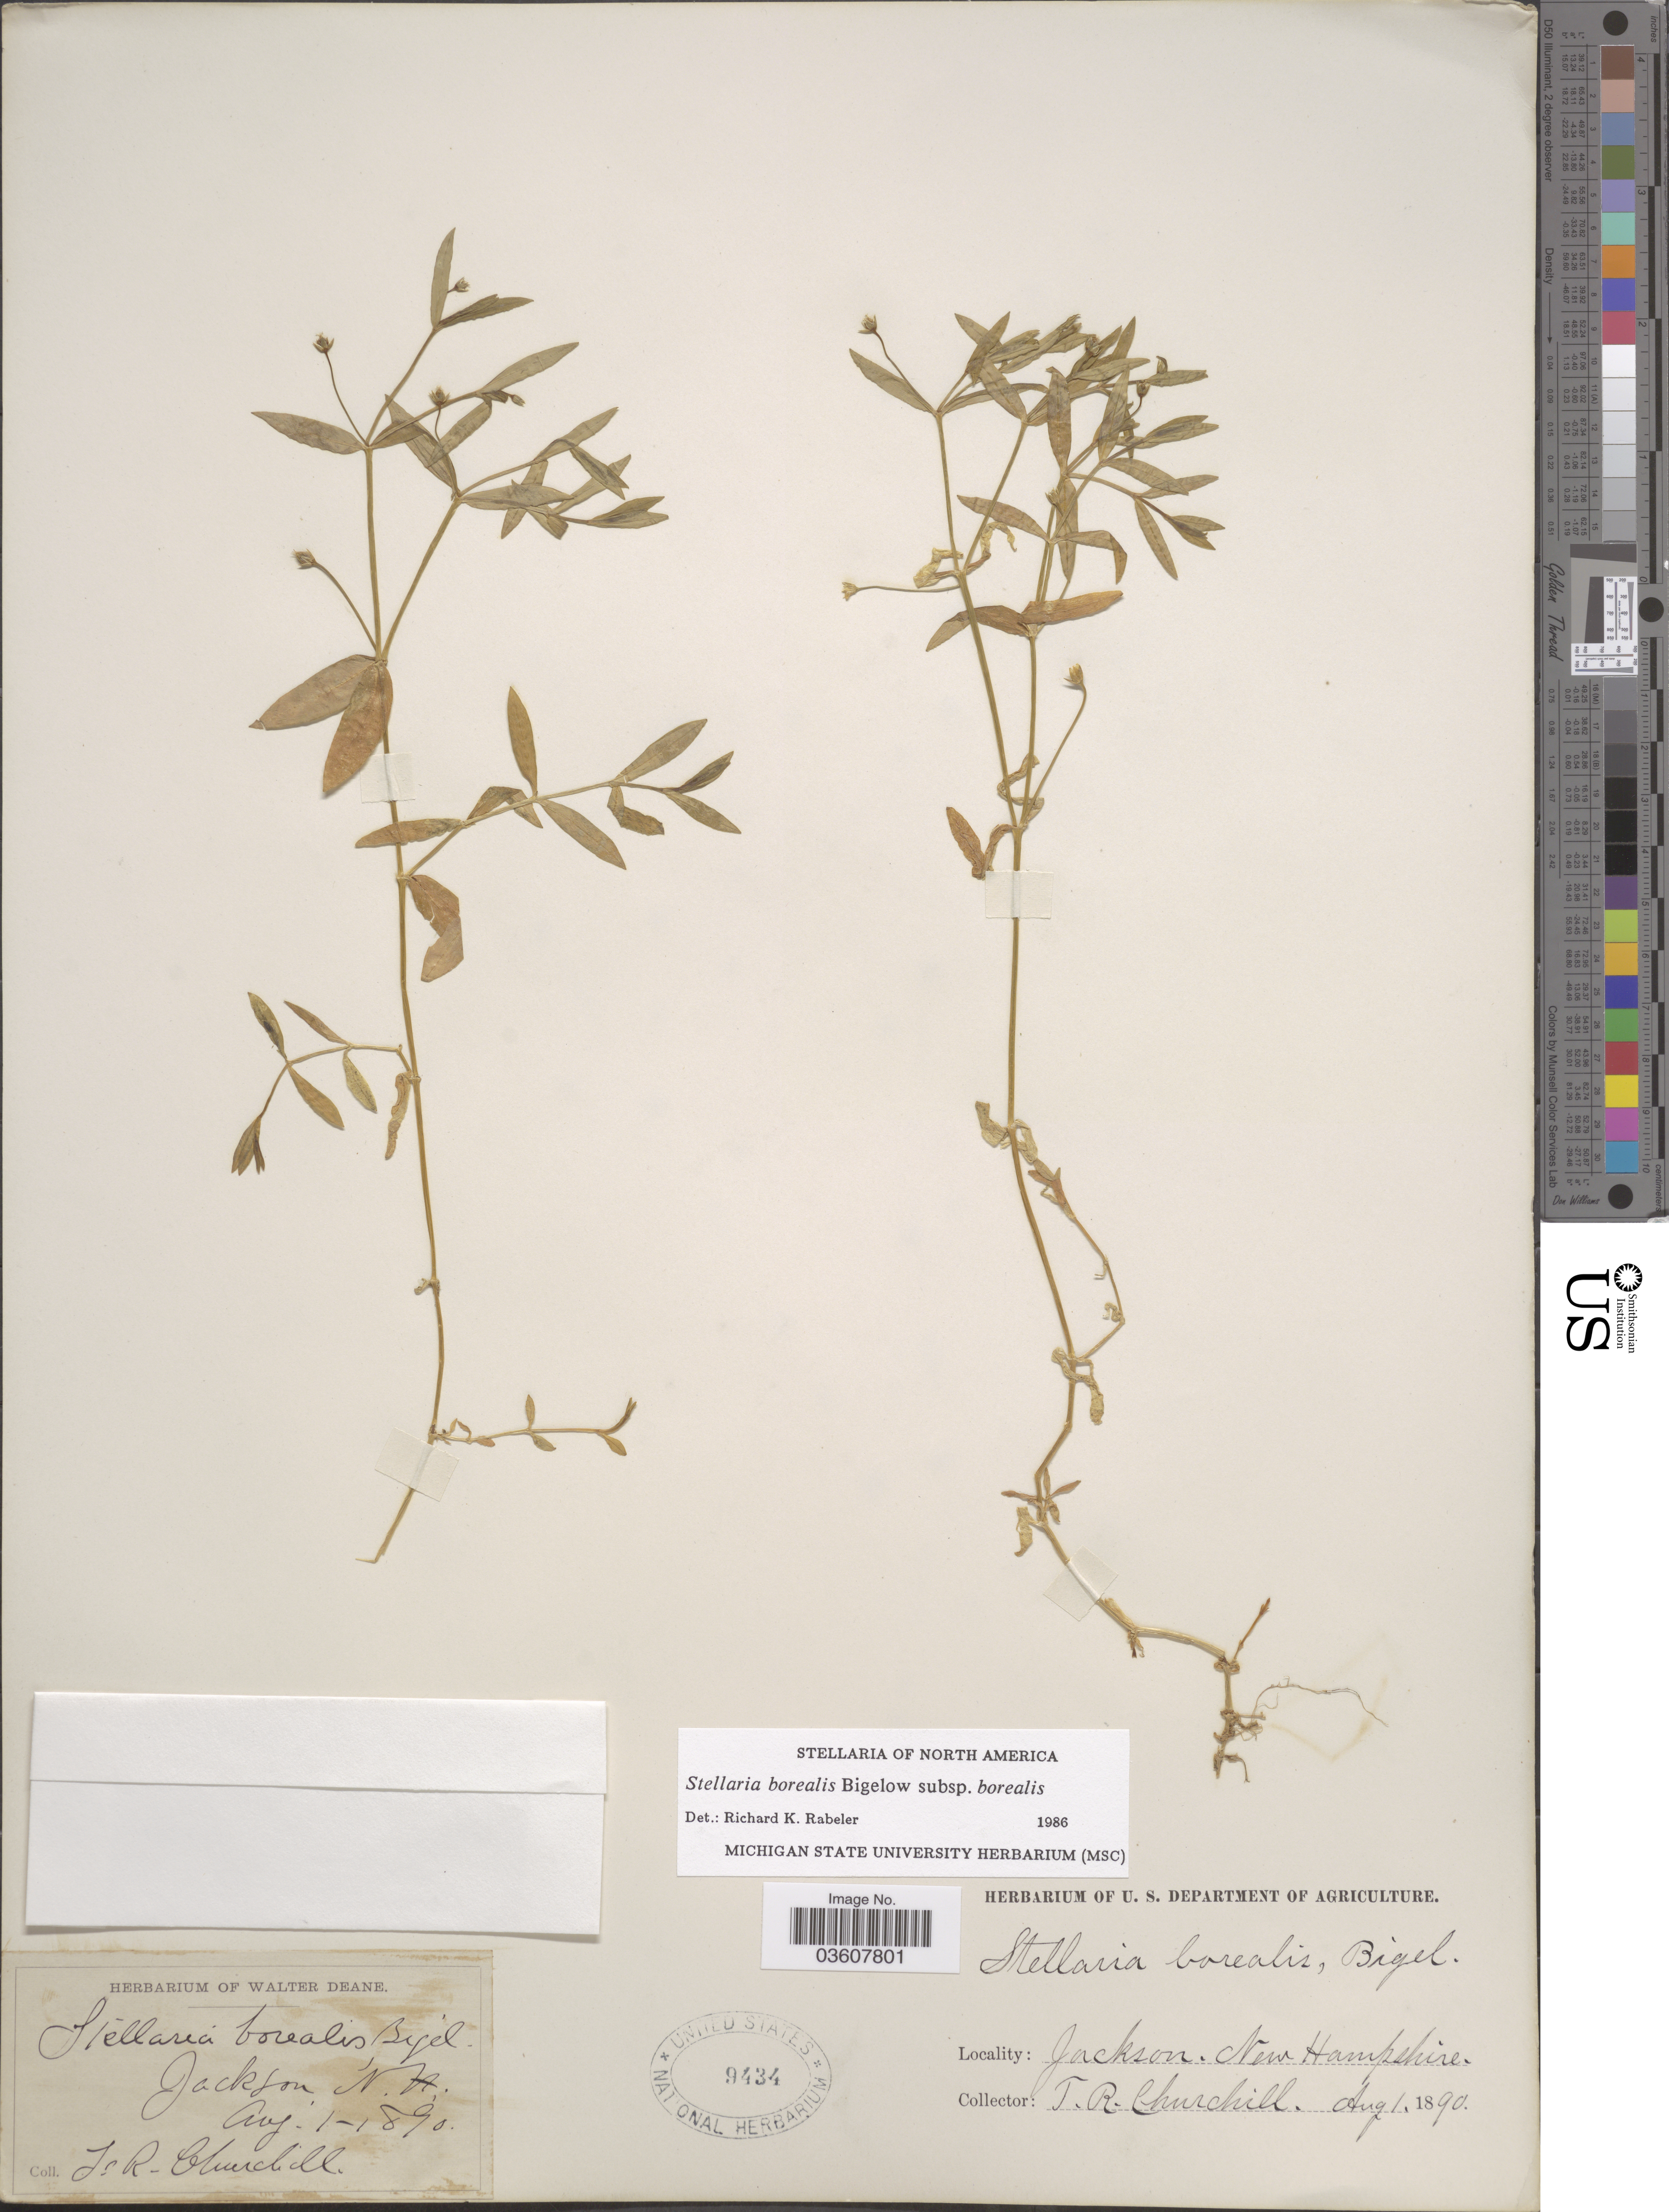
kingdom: Plantae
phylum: Tracheophyta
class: Magnoliopsida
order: Caryophyllales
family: Caryophyllaceae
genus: Stellaria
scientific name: Stellaria borealis subsp. borealis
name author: Bigelow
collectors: T. Churchill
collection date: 1890-08-01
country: United States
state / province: New Hampshire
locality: Jackson.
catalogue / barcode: US 9434